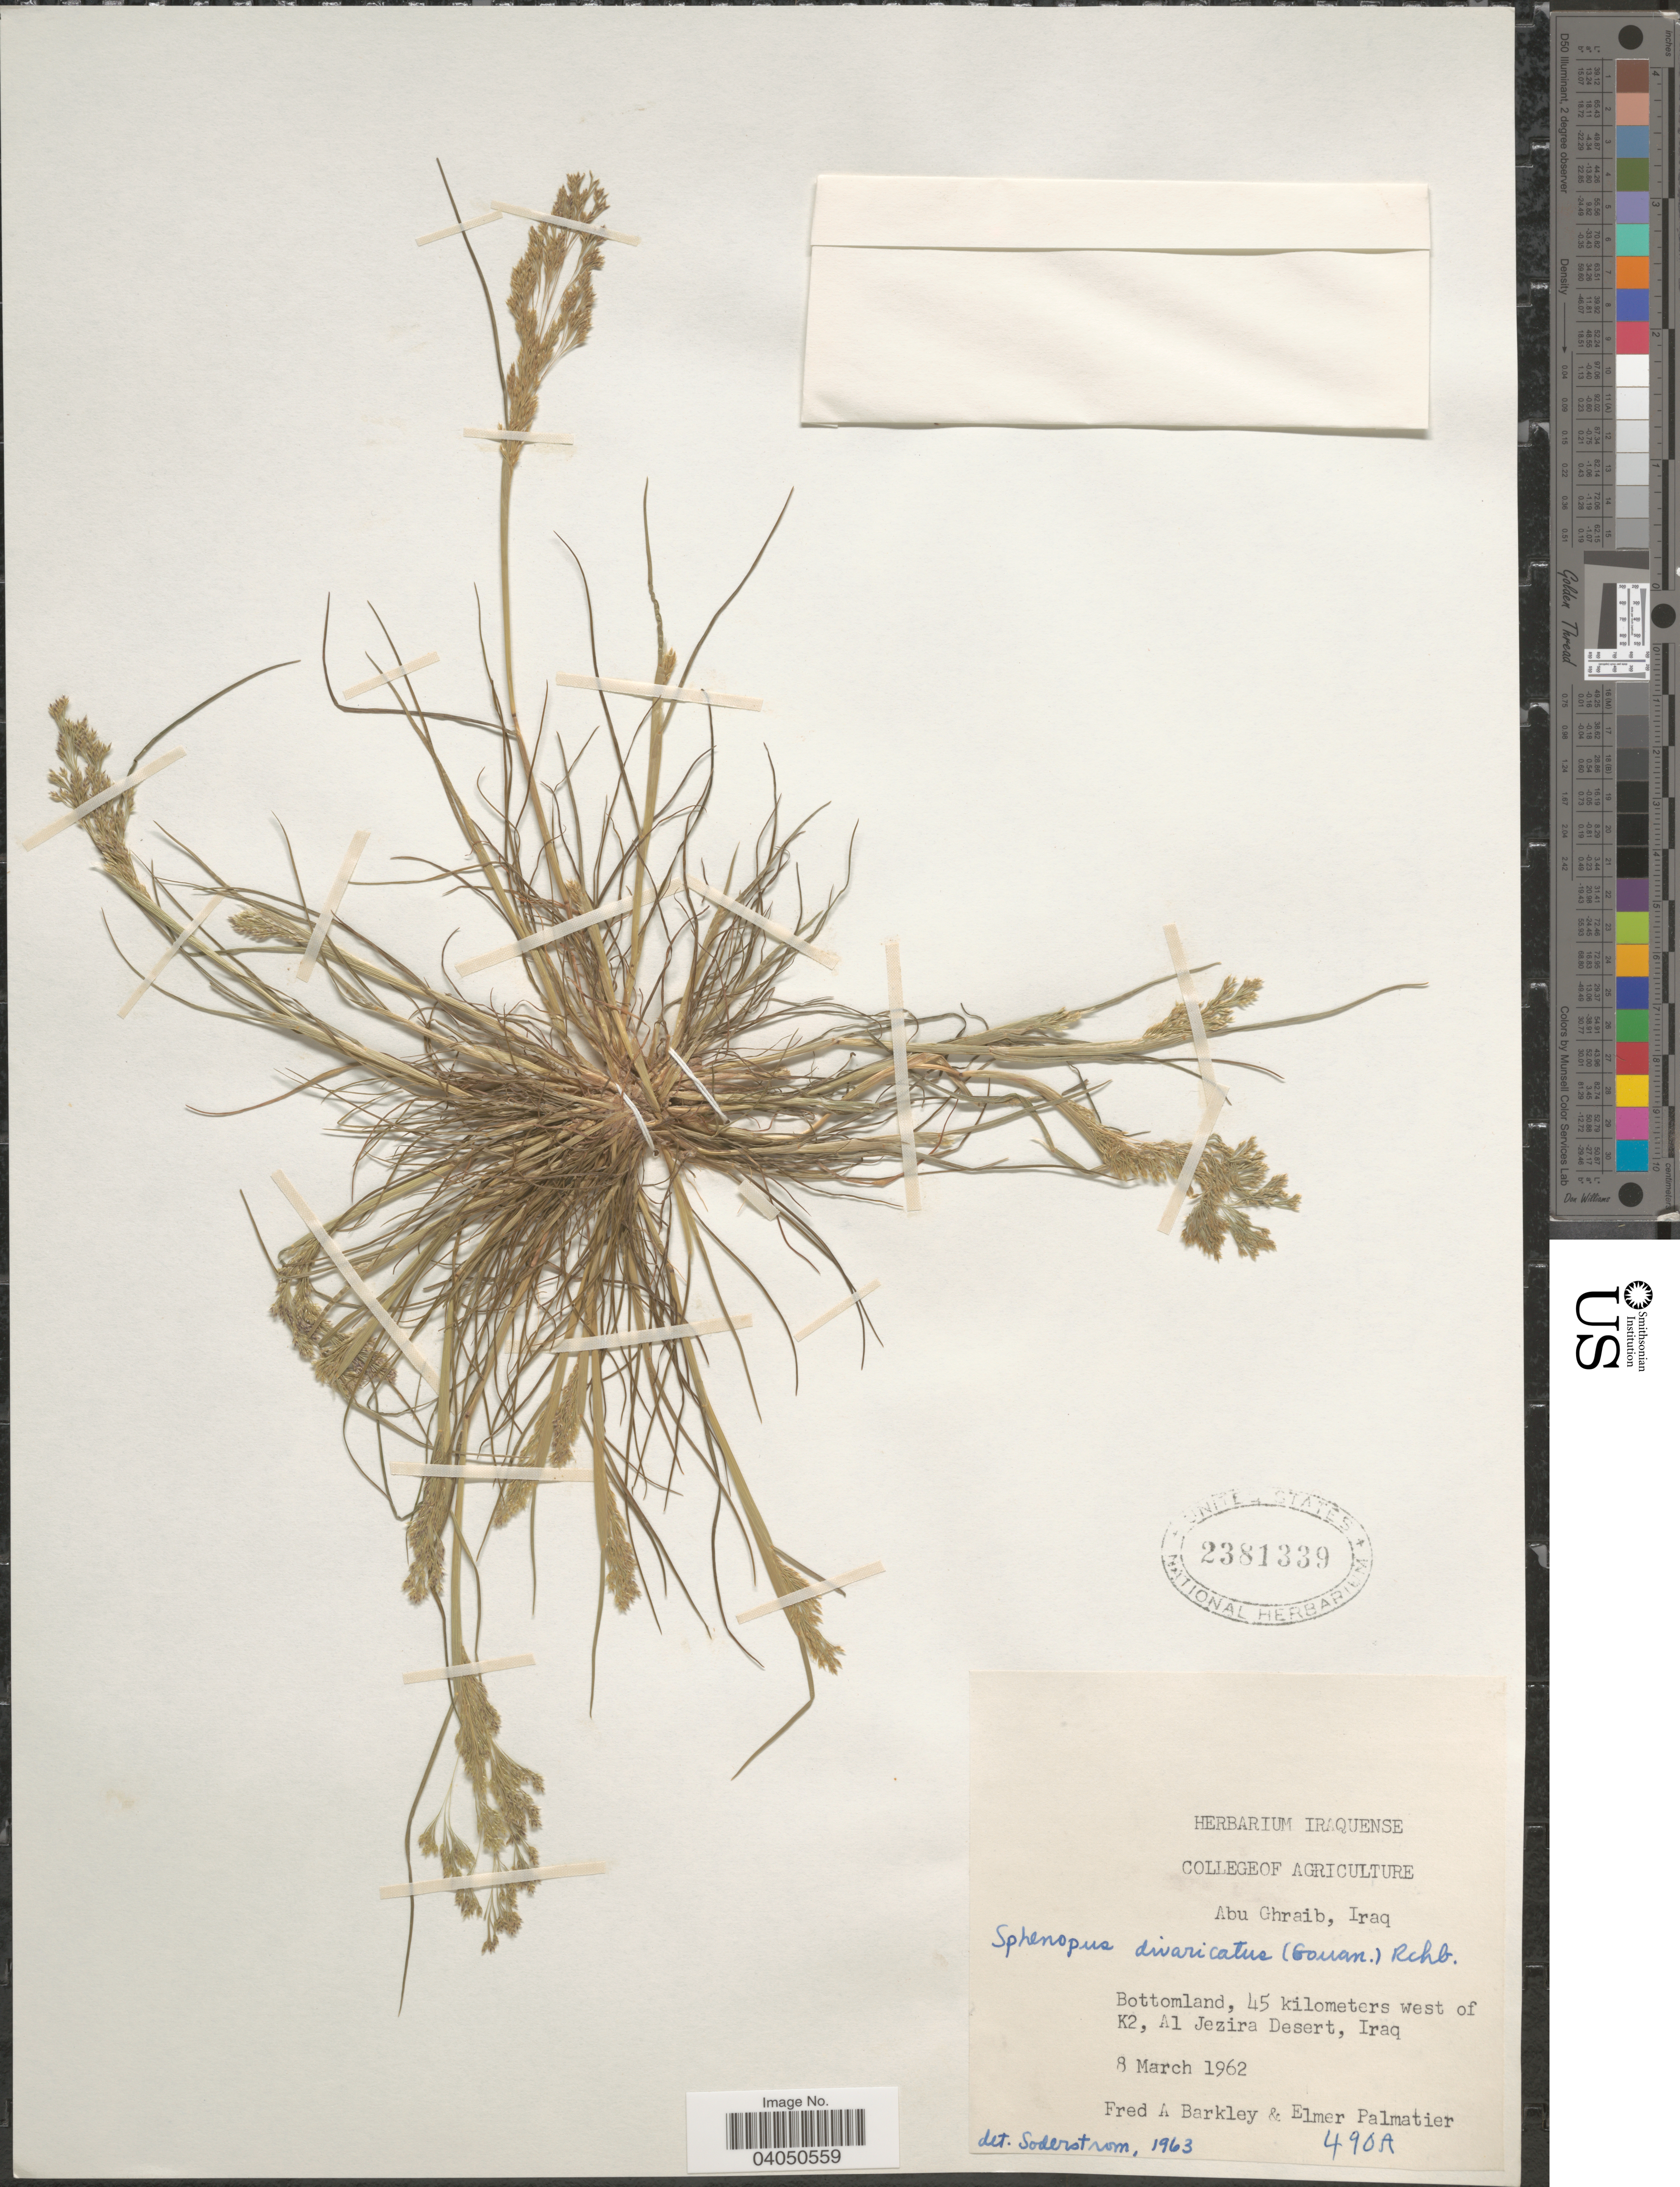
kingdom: Plantae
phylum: Tracheophyta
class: Liliopsida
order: Poales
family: Poaceae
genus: Sphenopus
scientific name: Sphenopus divaricatus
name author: (Gouan) Rchb.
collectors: F. A. Barkley & E. Palmatier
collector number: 490A*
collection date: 1962-03-08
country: Iraq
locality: Bottomland, 45 kilometers west of K2, Al Jezira Desert.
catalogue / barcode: US 2381339